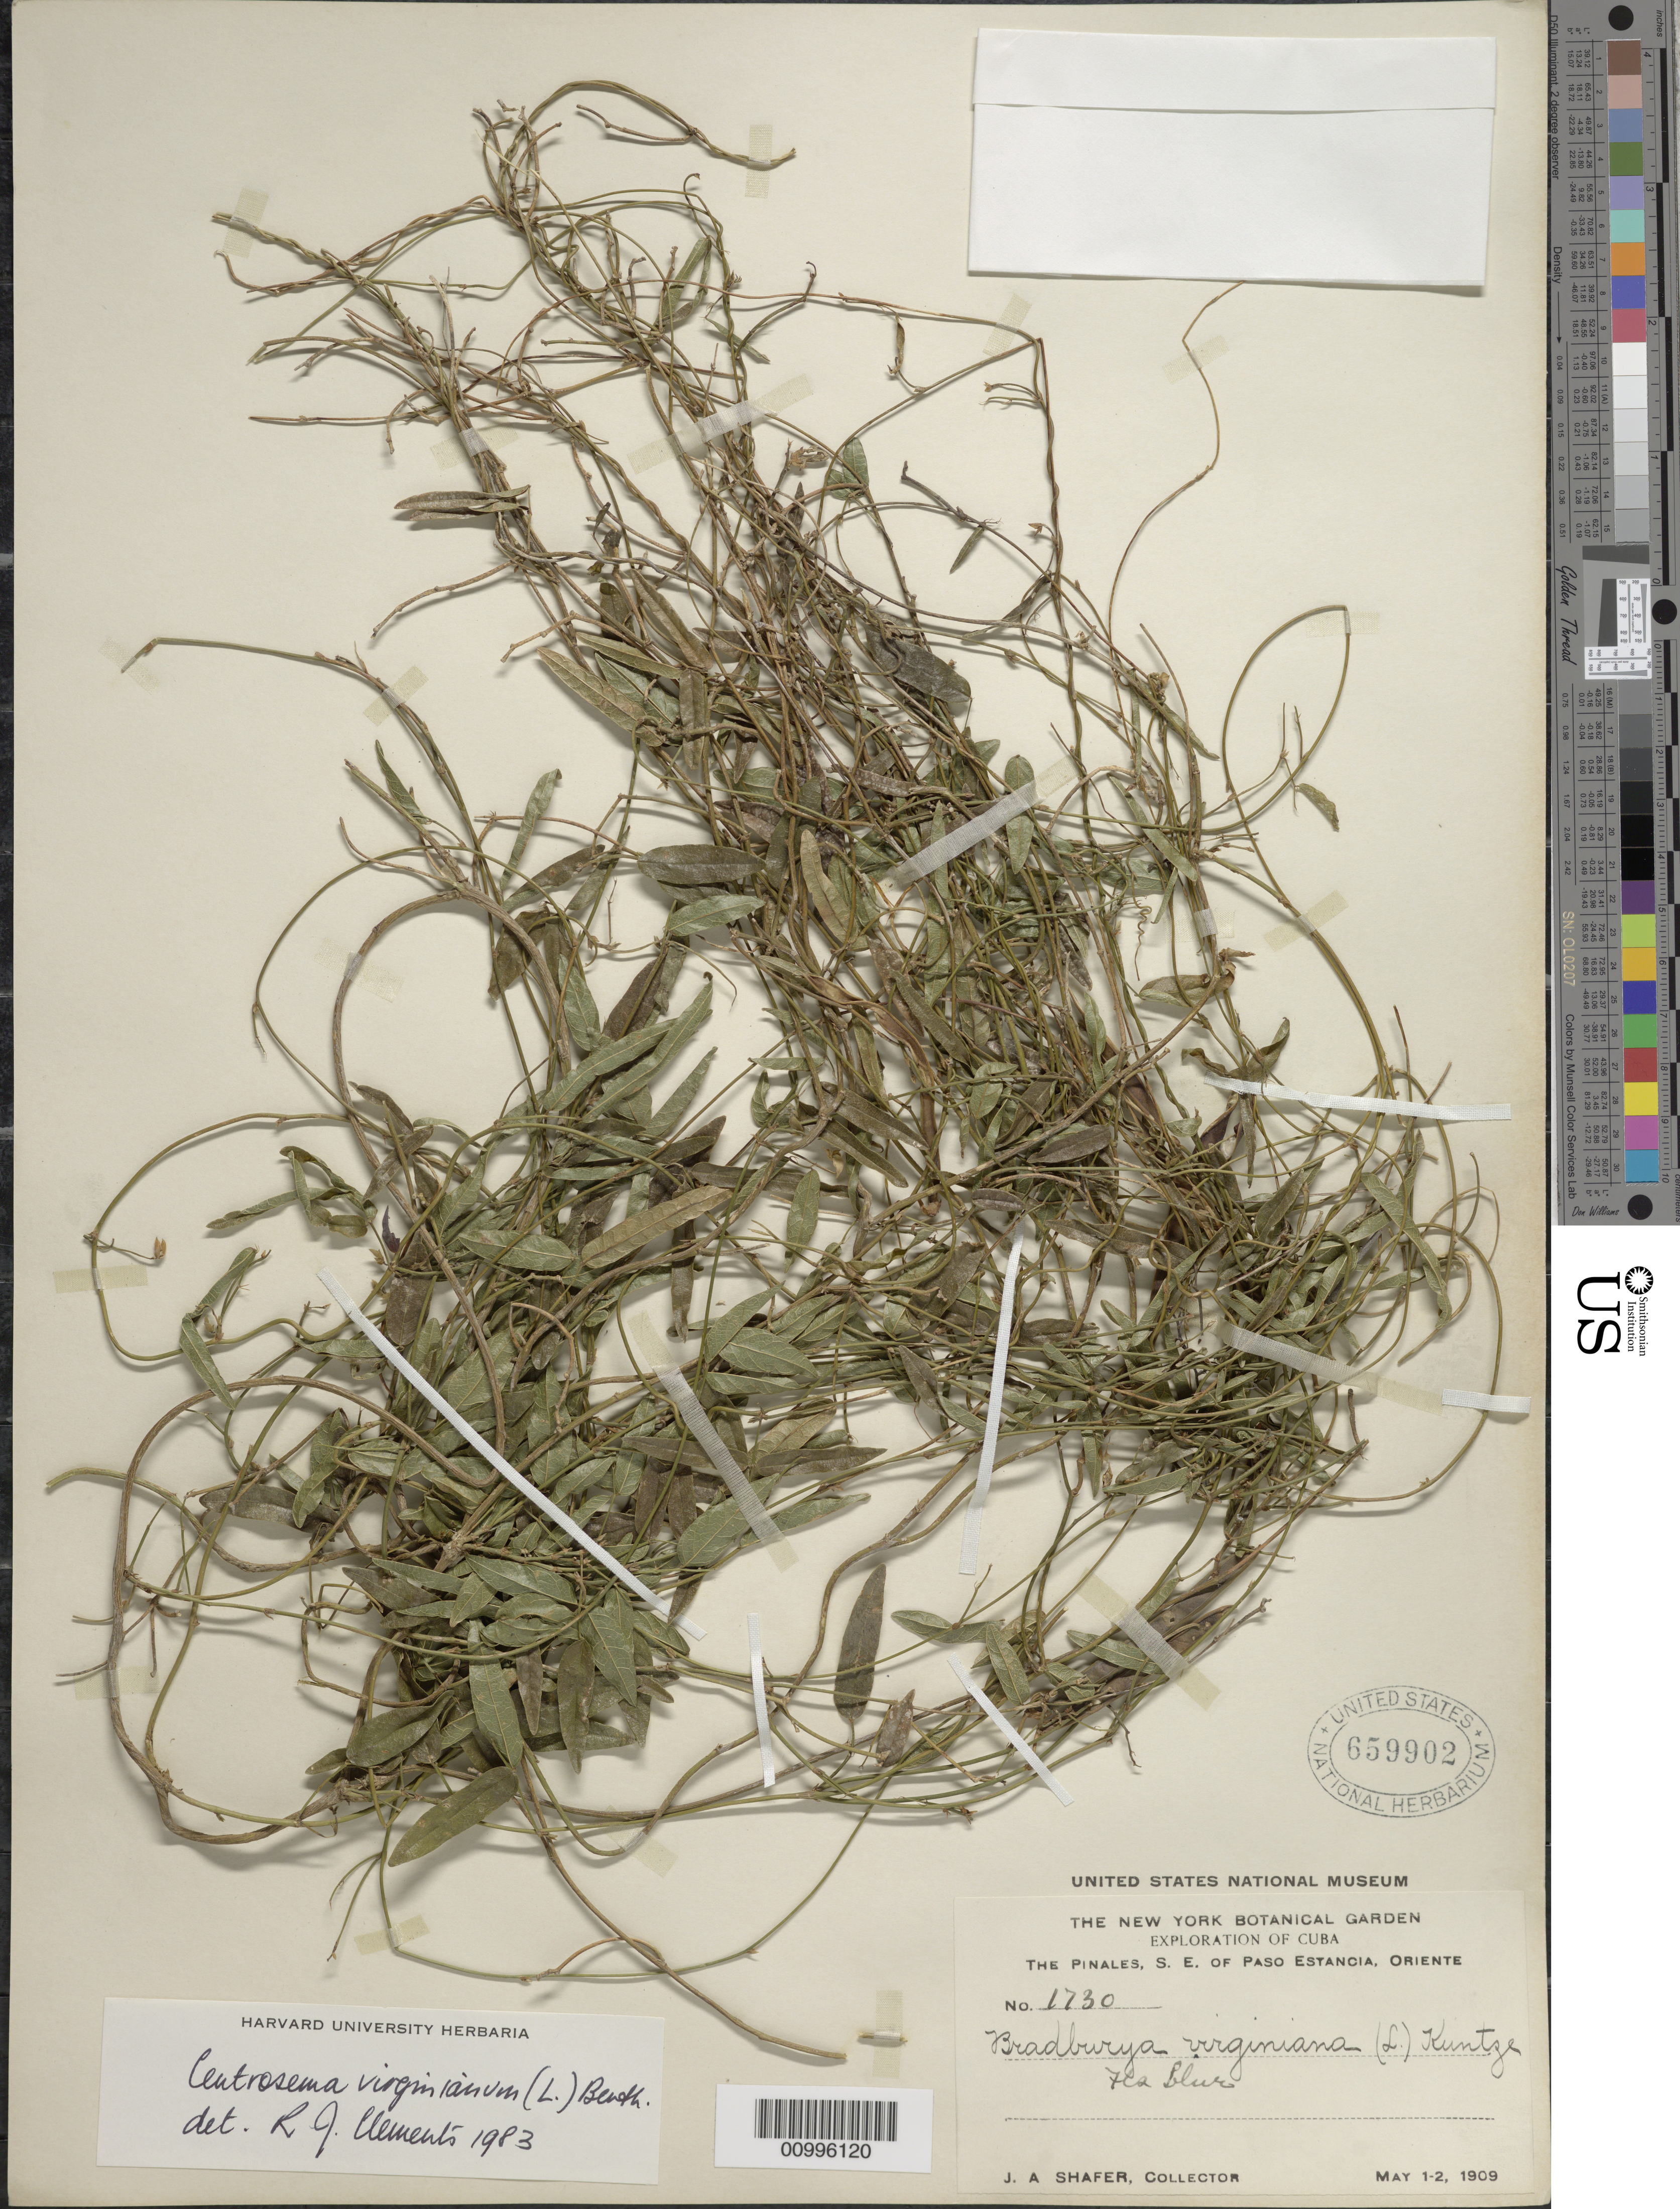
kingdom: Plantae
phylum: Tracheophyta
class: Magnoliopsida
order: Fabales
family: Fabaceae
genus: Centrosema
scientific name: Centrosema virginianum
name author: (L.) Benth.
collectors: J. A. Shafer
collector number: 1730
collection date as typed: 01 May 1909 to 02 May 1909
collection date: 1909-05-01/1909-05-02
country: Cuba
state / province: Granma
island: Cuba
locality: The Pinales, S E of Paso Estancia, Oriente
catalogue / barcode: US 659902